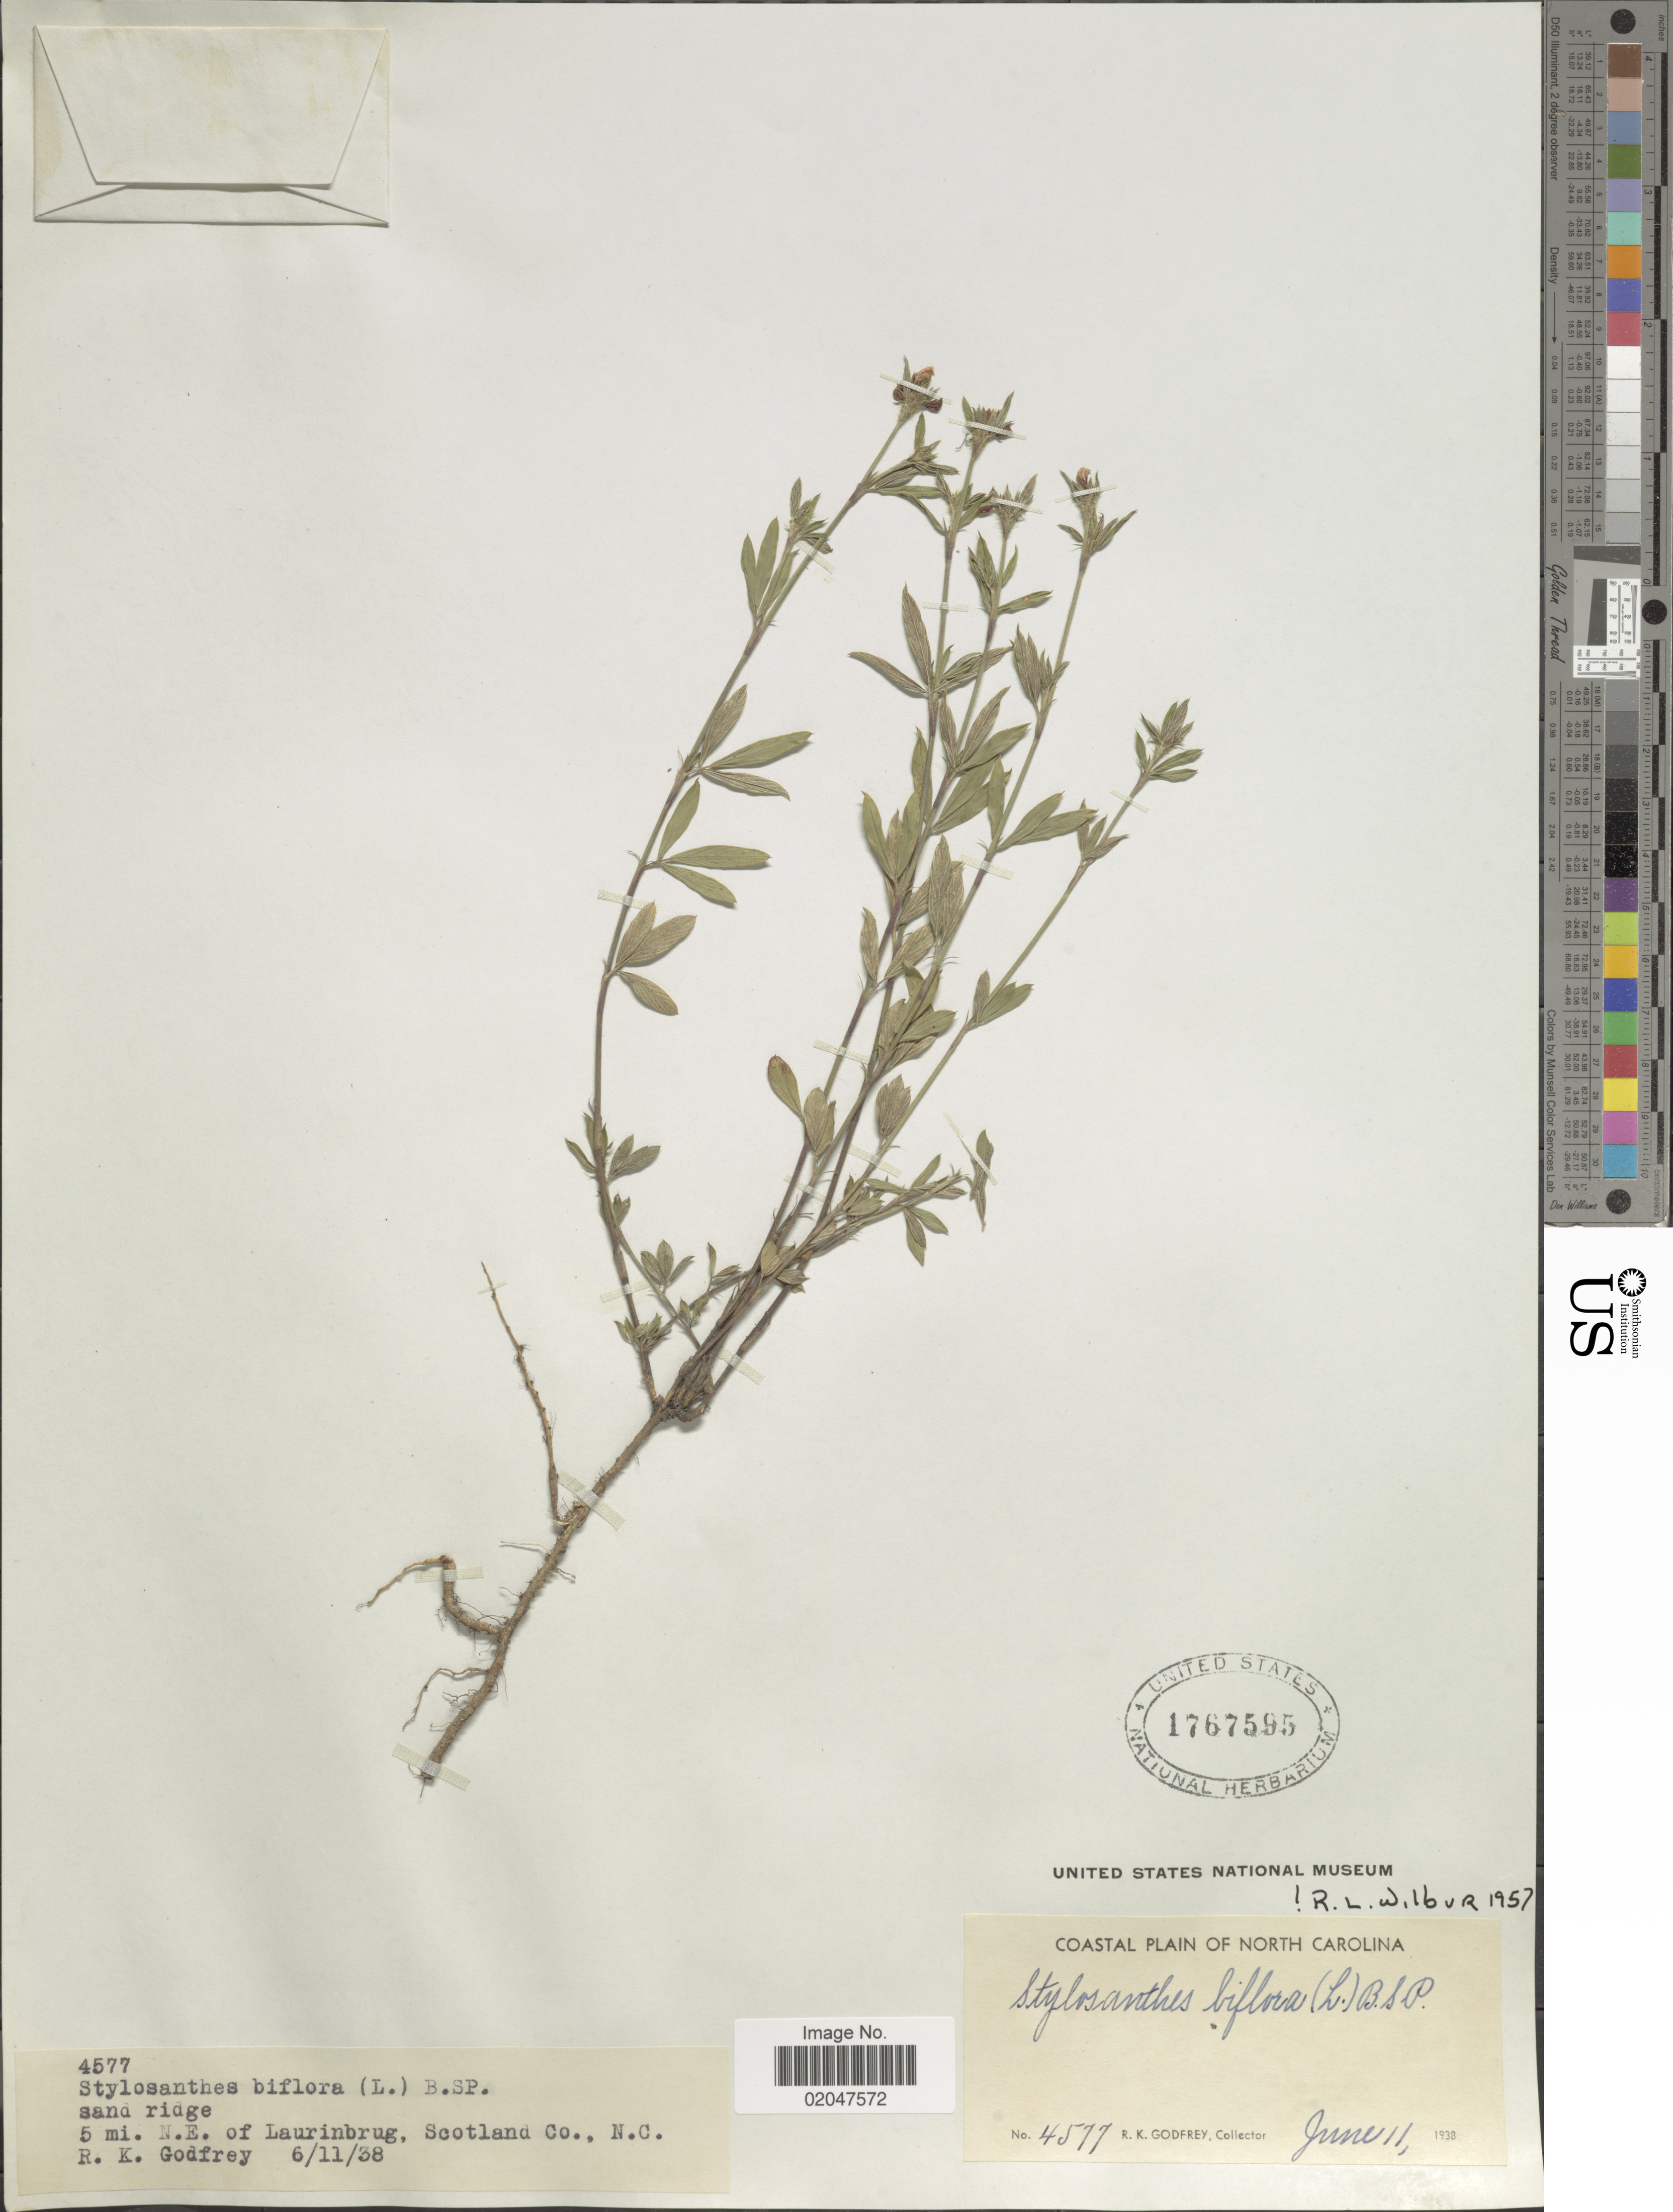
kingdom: Plantae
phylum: Tracheophyta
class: Magnoliopsida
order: Fabales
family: Fabaceae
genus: Stylosanthes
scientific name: Stylosanthes biflora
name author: (L.) Britton et al.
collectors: R. K. Godfrey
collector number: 4577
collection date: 1938-06-11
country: United States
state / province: North Carolina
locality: Coastal Plain of North Carolina, 5 mi N.E. of Laurinbrug, Scotland Co., N.C.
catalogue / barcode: US 1767595